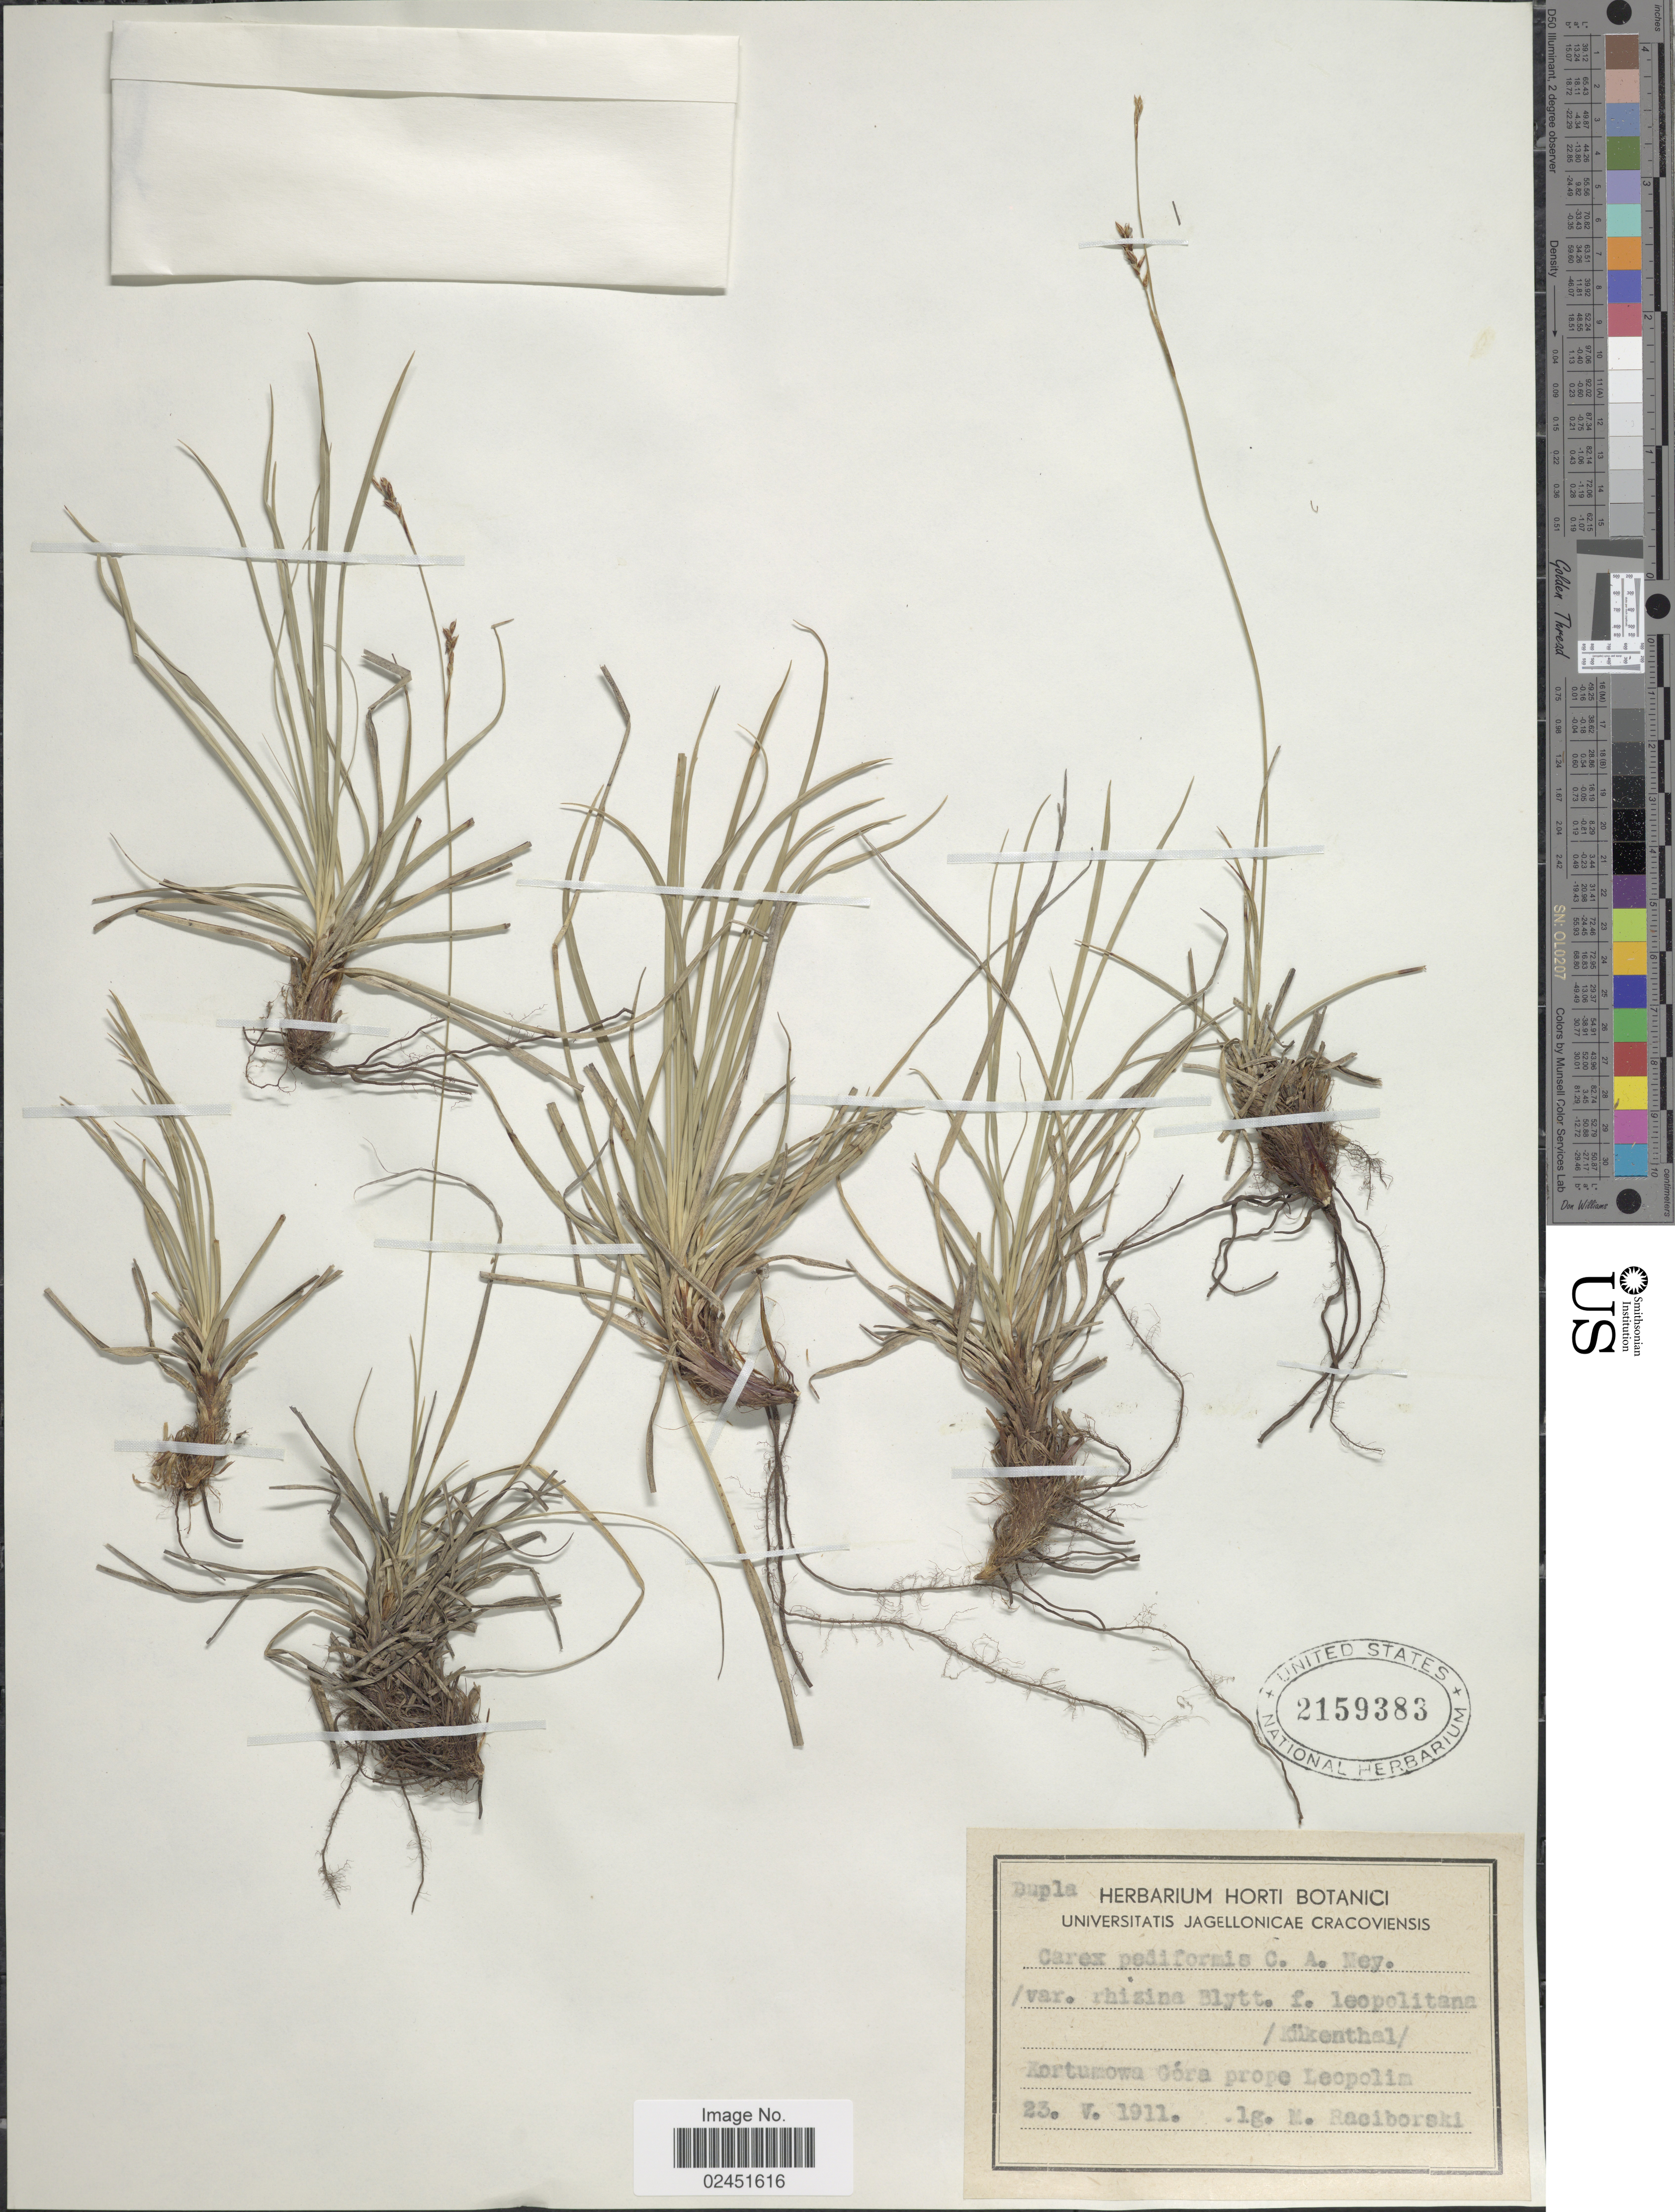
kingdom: Plantae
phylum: Tracheophyta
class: Liliopsida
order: Poales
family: Cyperaceae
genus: Carex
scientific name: Carex pediformis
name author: C.A. Mey.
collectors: M. Raciborski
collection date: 1911-05-23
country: Poland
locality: Kortmowa Gora prope Leopolin [interpreted]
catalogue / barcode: US 2159383